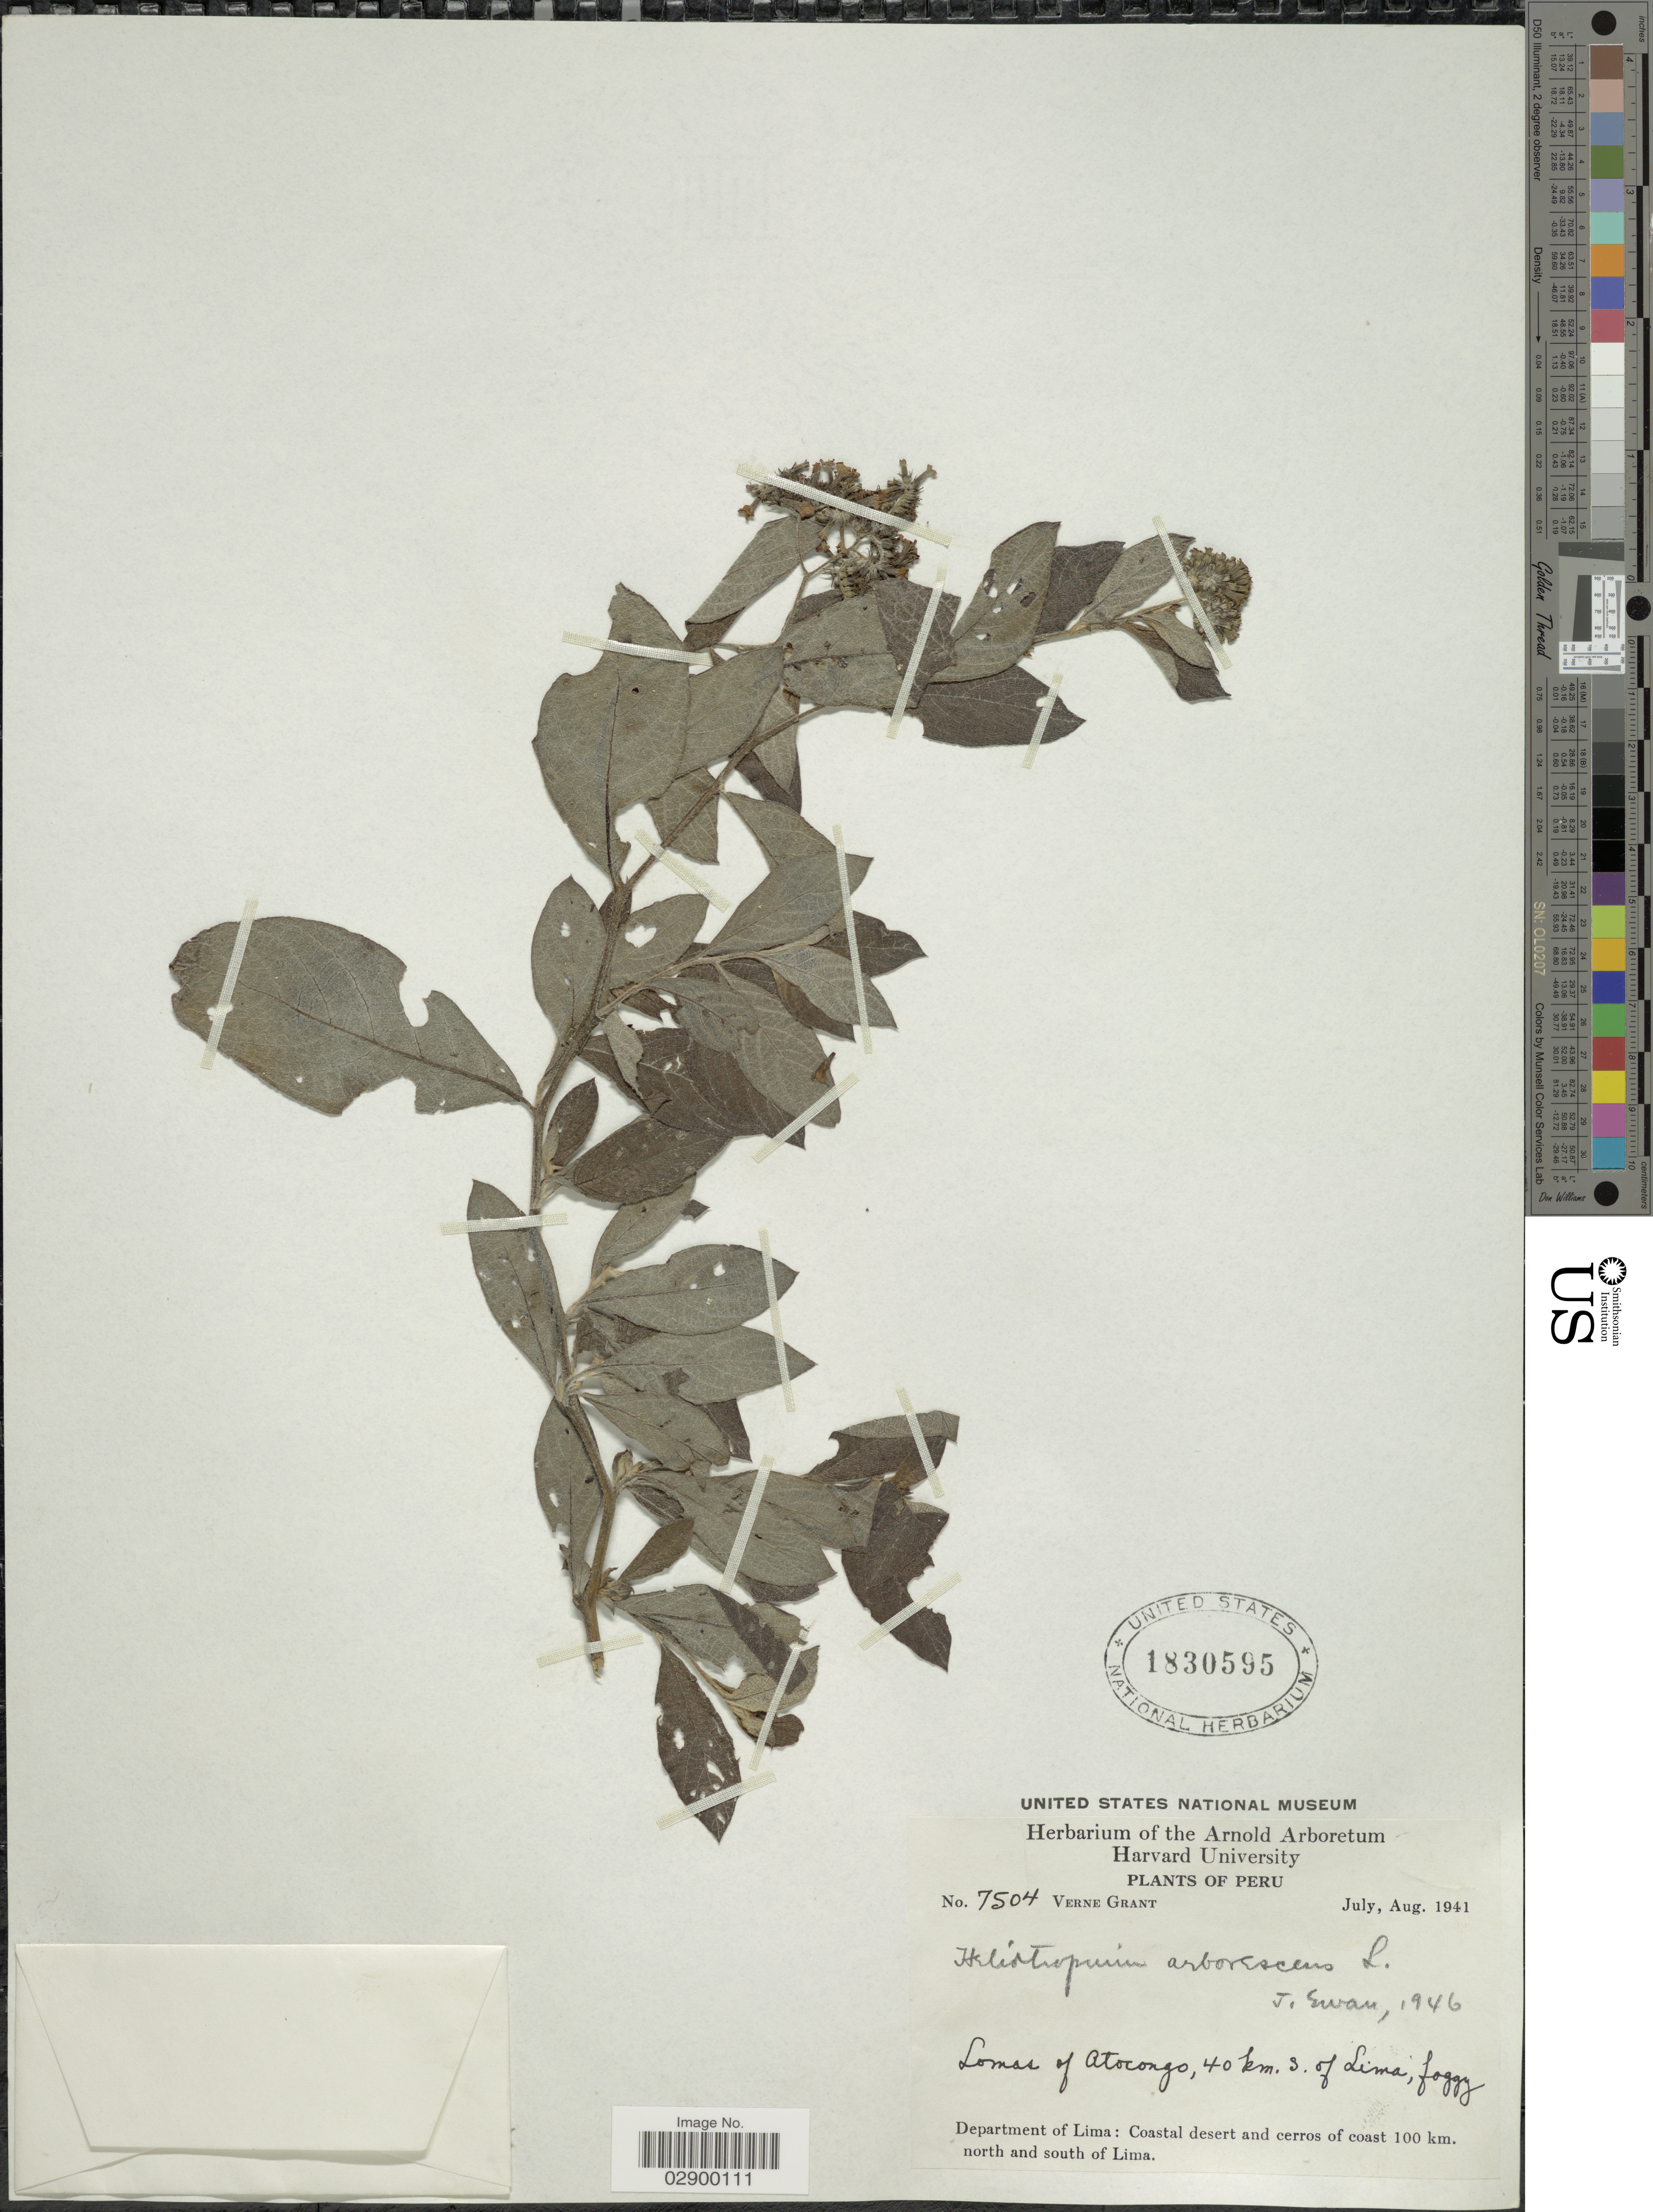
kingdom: Plantae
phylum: Tracheophyta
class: Magnoliopsida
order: Boraginales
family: Heliotropiaceae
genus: Heliotropium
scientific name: Heliotropium arborescens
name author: L.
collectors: V. Grant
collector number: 7504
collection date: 1941-07/1941-08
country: Peru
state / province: Lima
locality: Lomas of Atocongo, 40 km. S. of Lima. Department of Lima: Coastal desert and cerros of coast 100 km. north and south of Lima.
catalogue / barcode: US 1830595